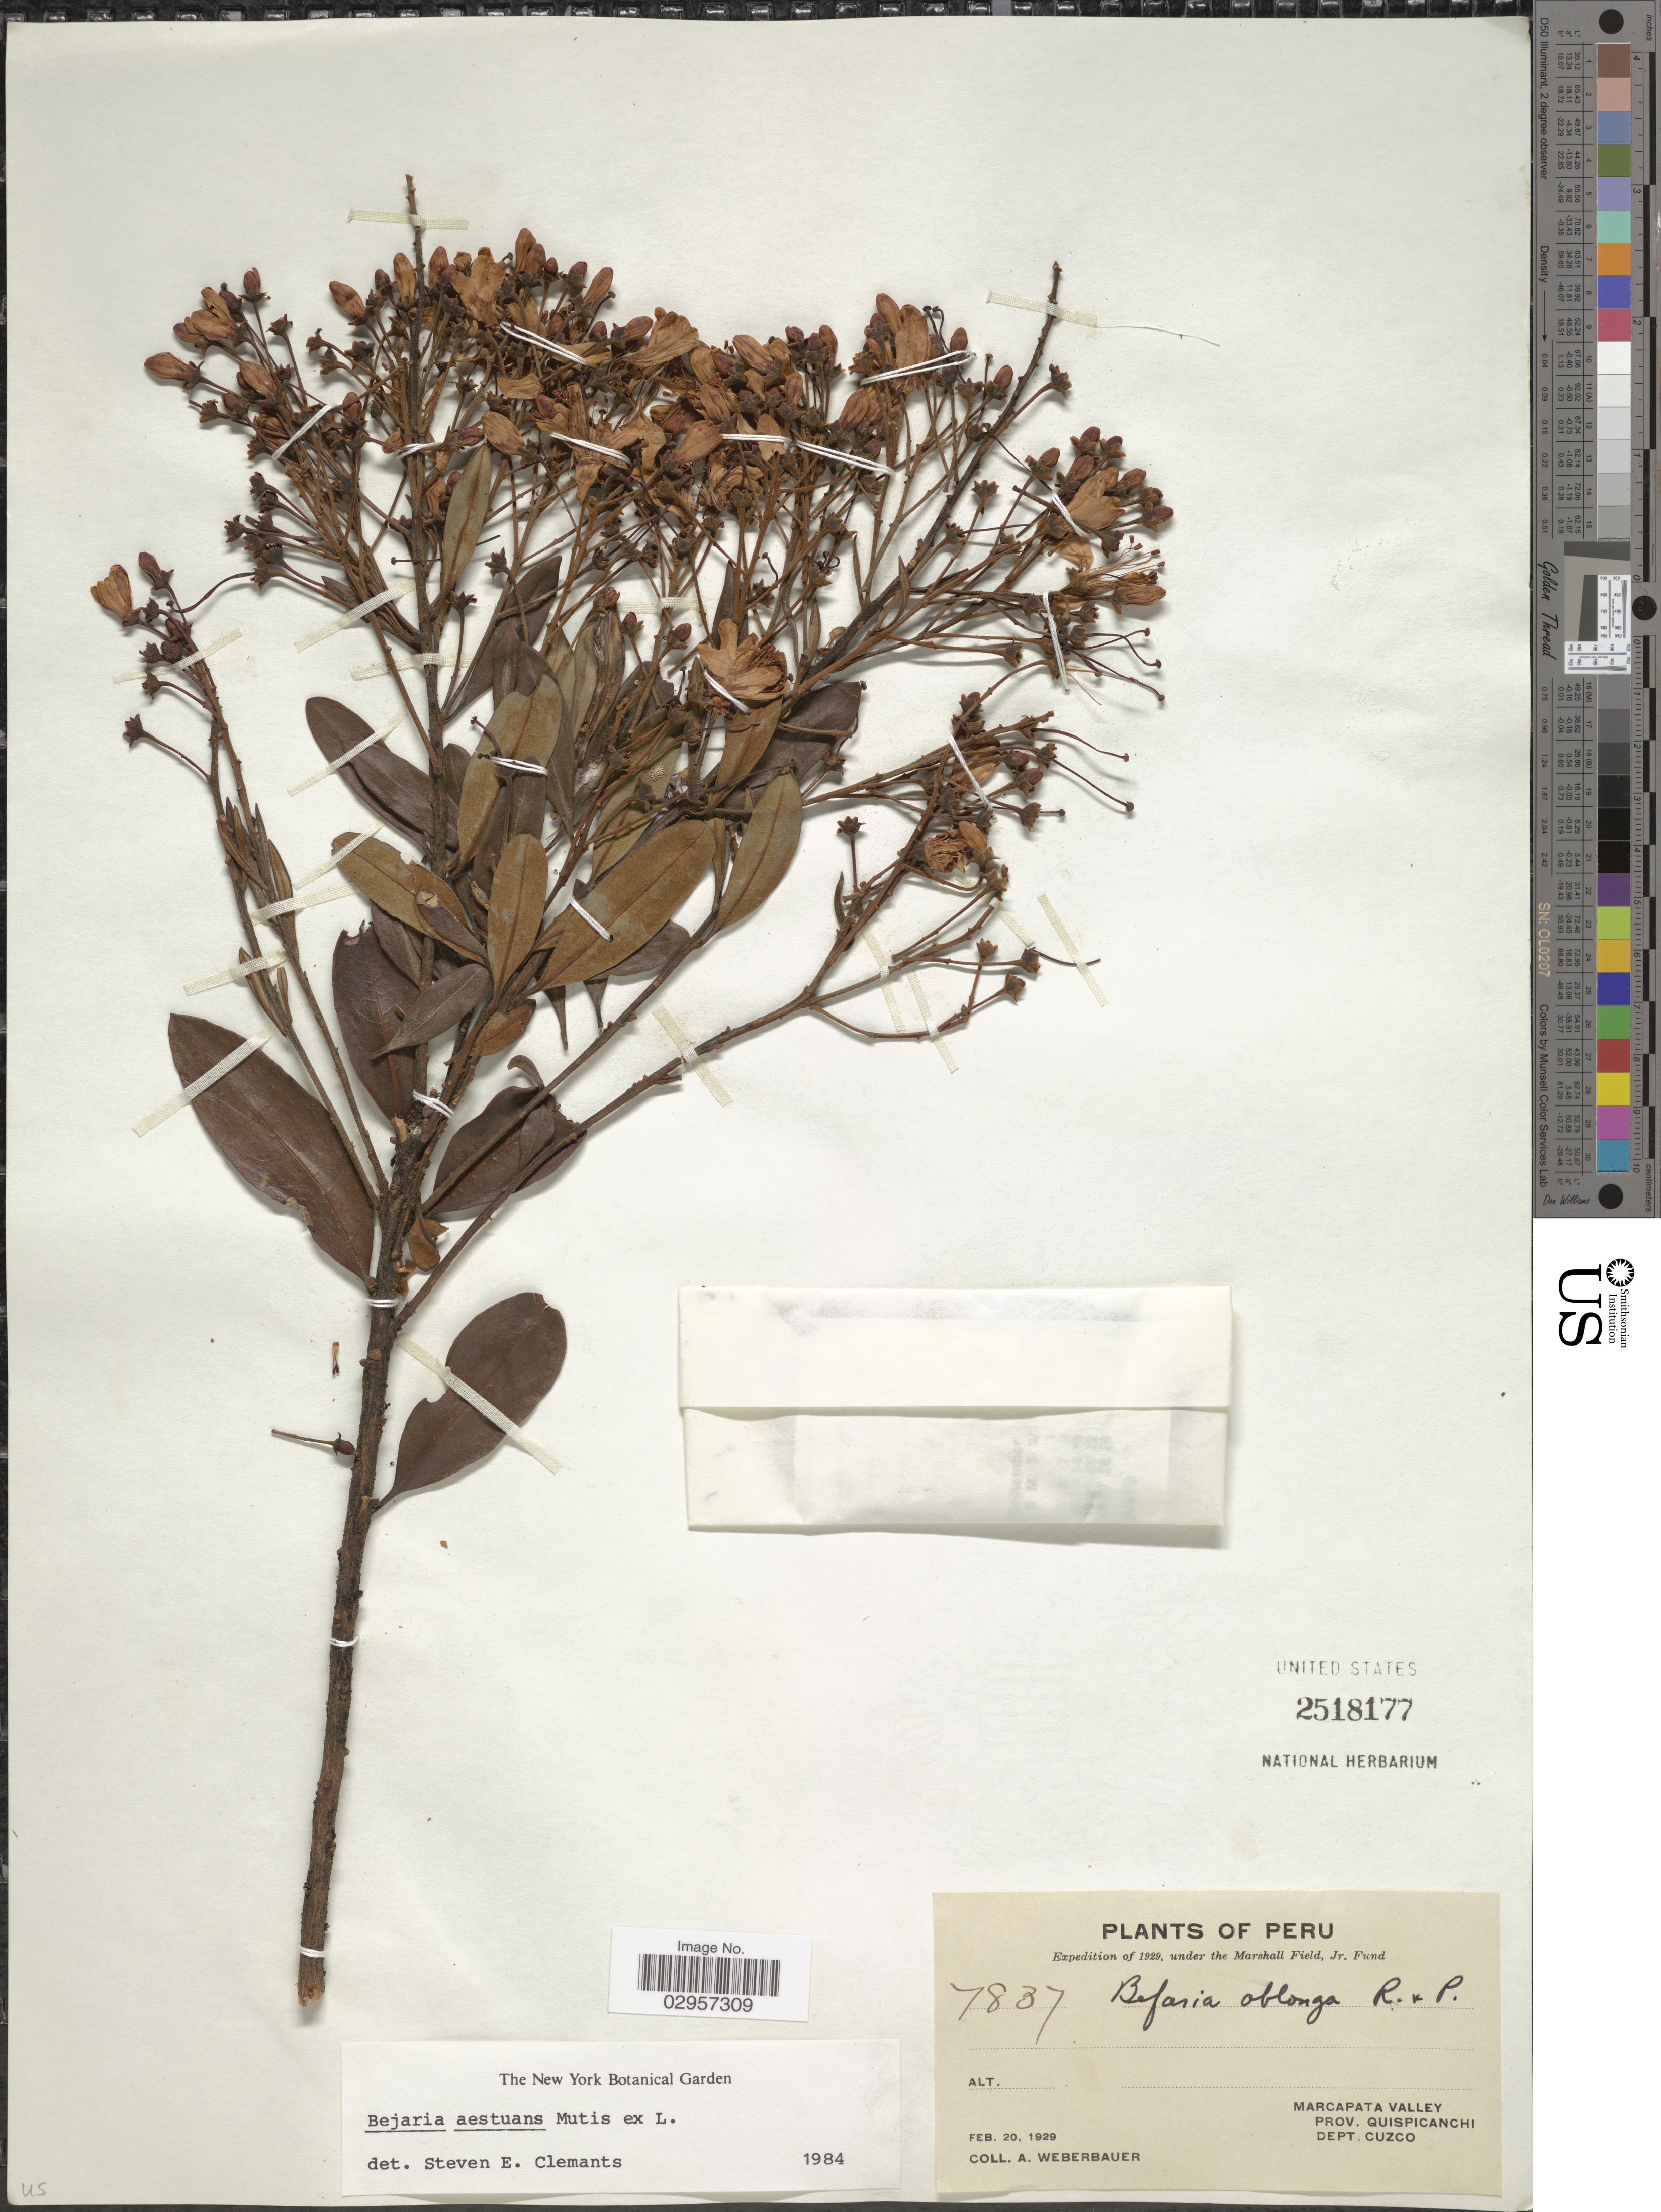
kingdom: Plantae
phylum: Tracheophyta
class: Magnoliopsida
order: Ericales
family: Ericaceae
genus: Befaria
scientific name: Befaria aestuans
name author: Mutis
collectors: A. Weberbauer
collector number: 7837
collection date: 1929-02-20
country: Peru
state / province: Cusco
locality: Marcapata Valley, Prov. Quispicanchi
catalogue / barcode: US 2518177